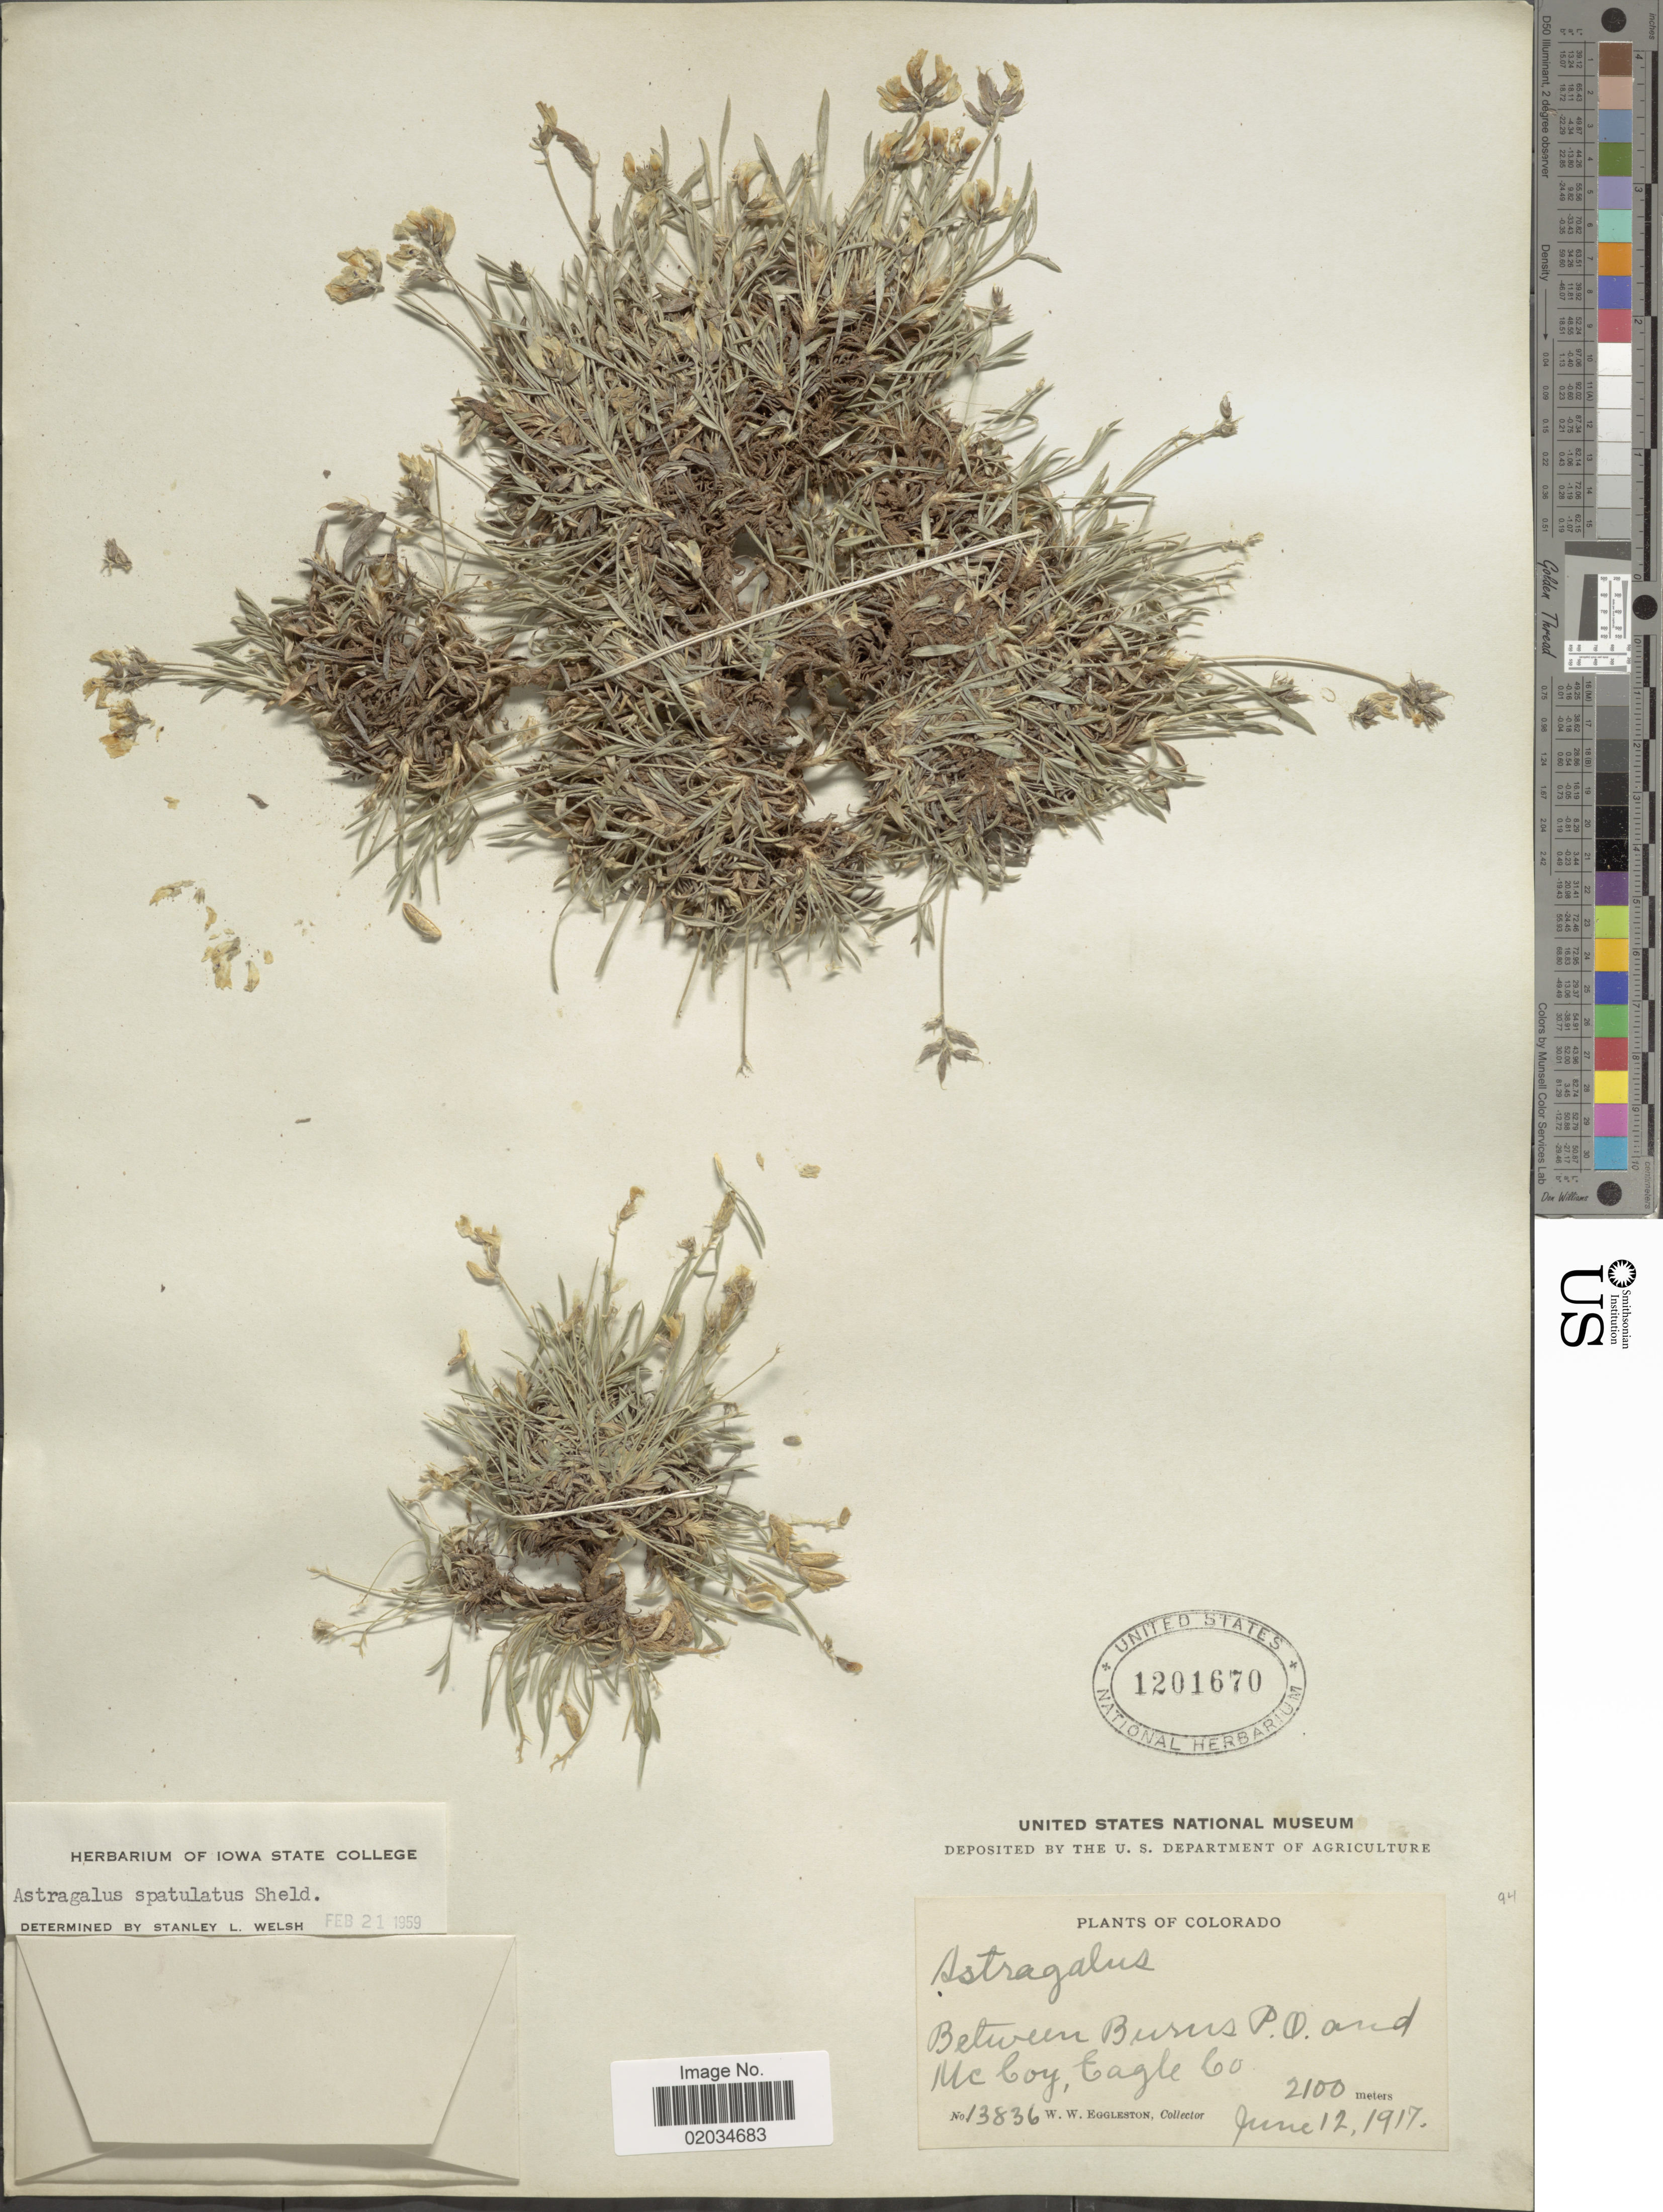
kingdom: Plantae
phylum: Tracheophyta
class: Magnoliopsida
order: Fabales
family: Fabaceae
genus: Astragalus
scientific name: Astragalus spatulatus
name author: E. Sheld.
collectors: W. W. Eggleston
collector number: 13836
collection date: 1917-06-12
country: United States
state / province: Colorado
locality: Between Burus P. O. and McCoy, Eagle Co.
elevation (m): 2100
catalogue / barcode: US 1201670